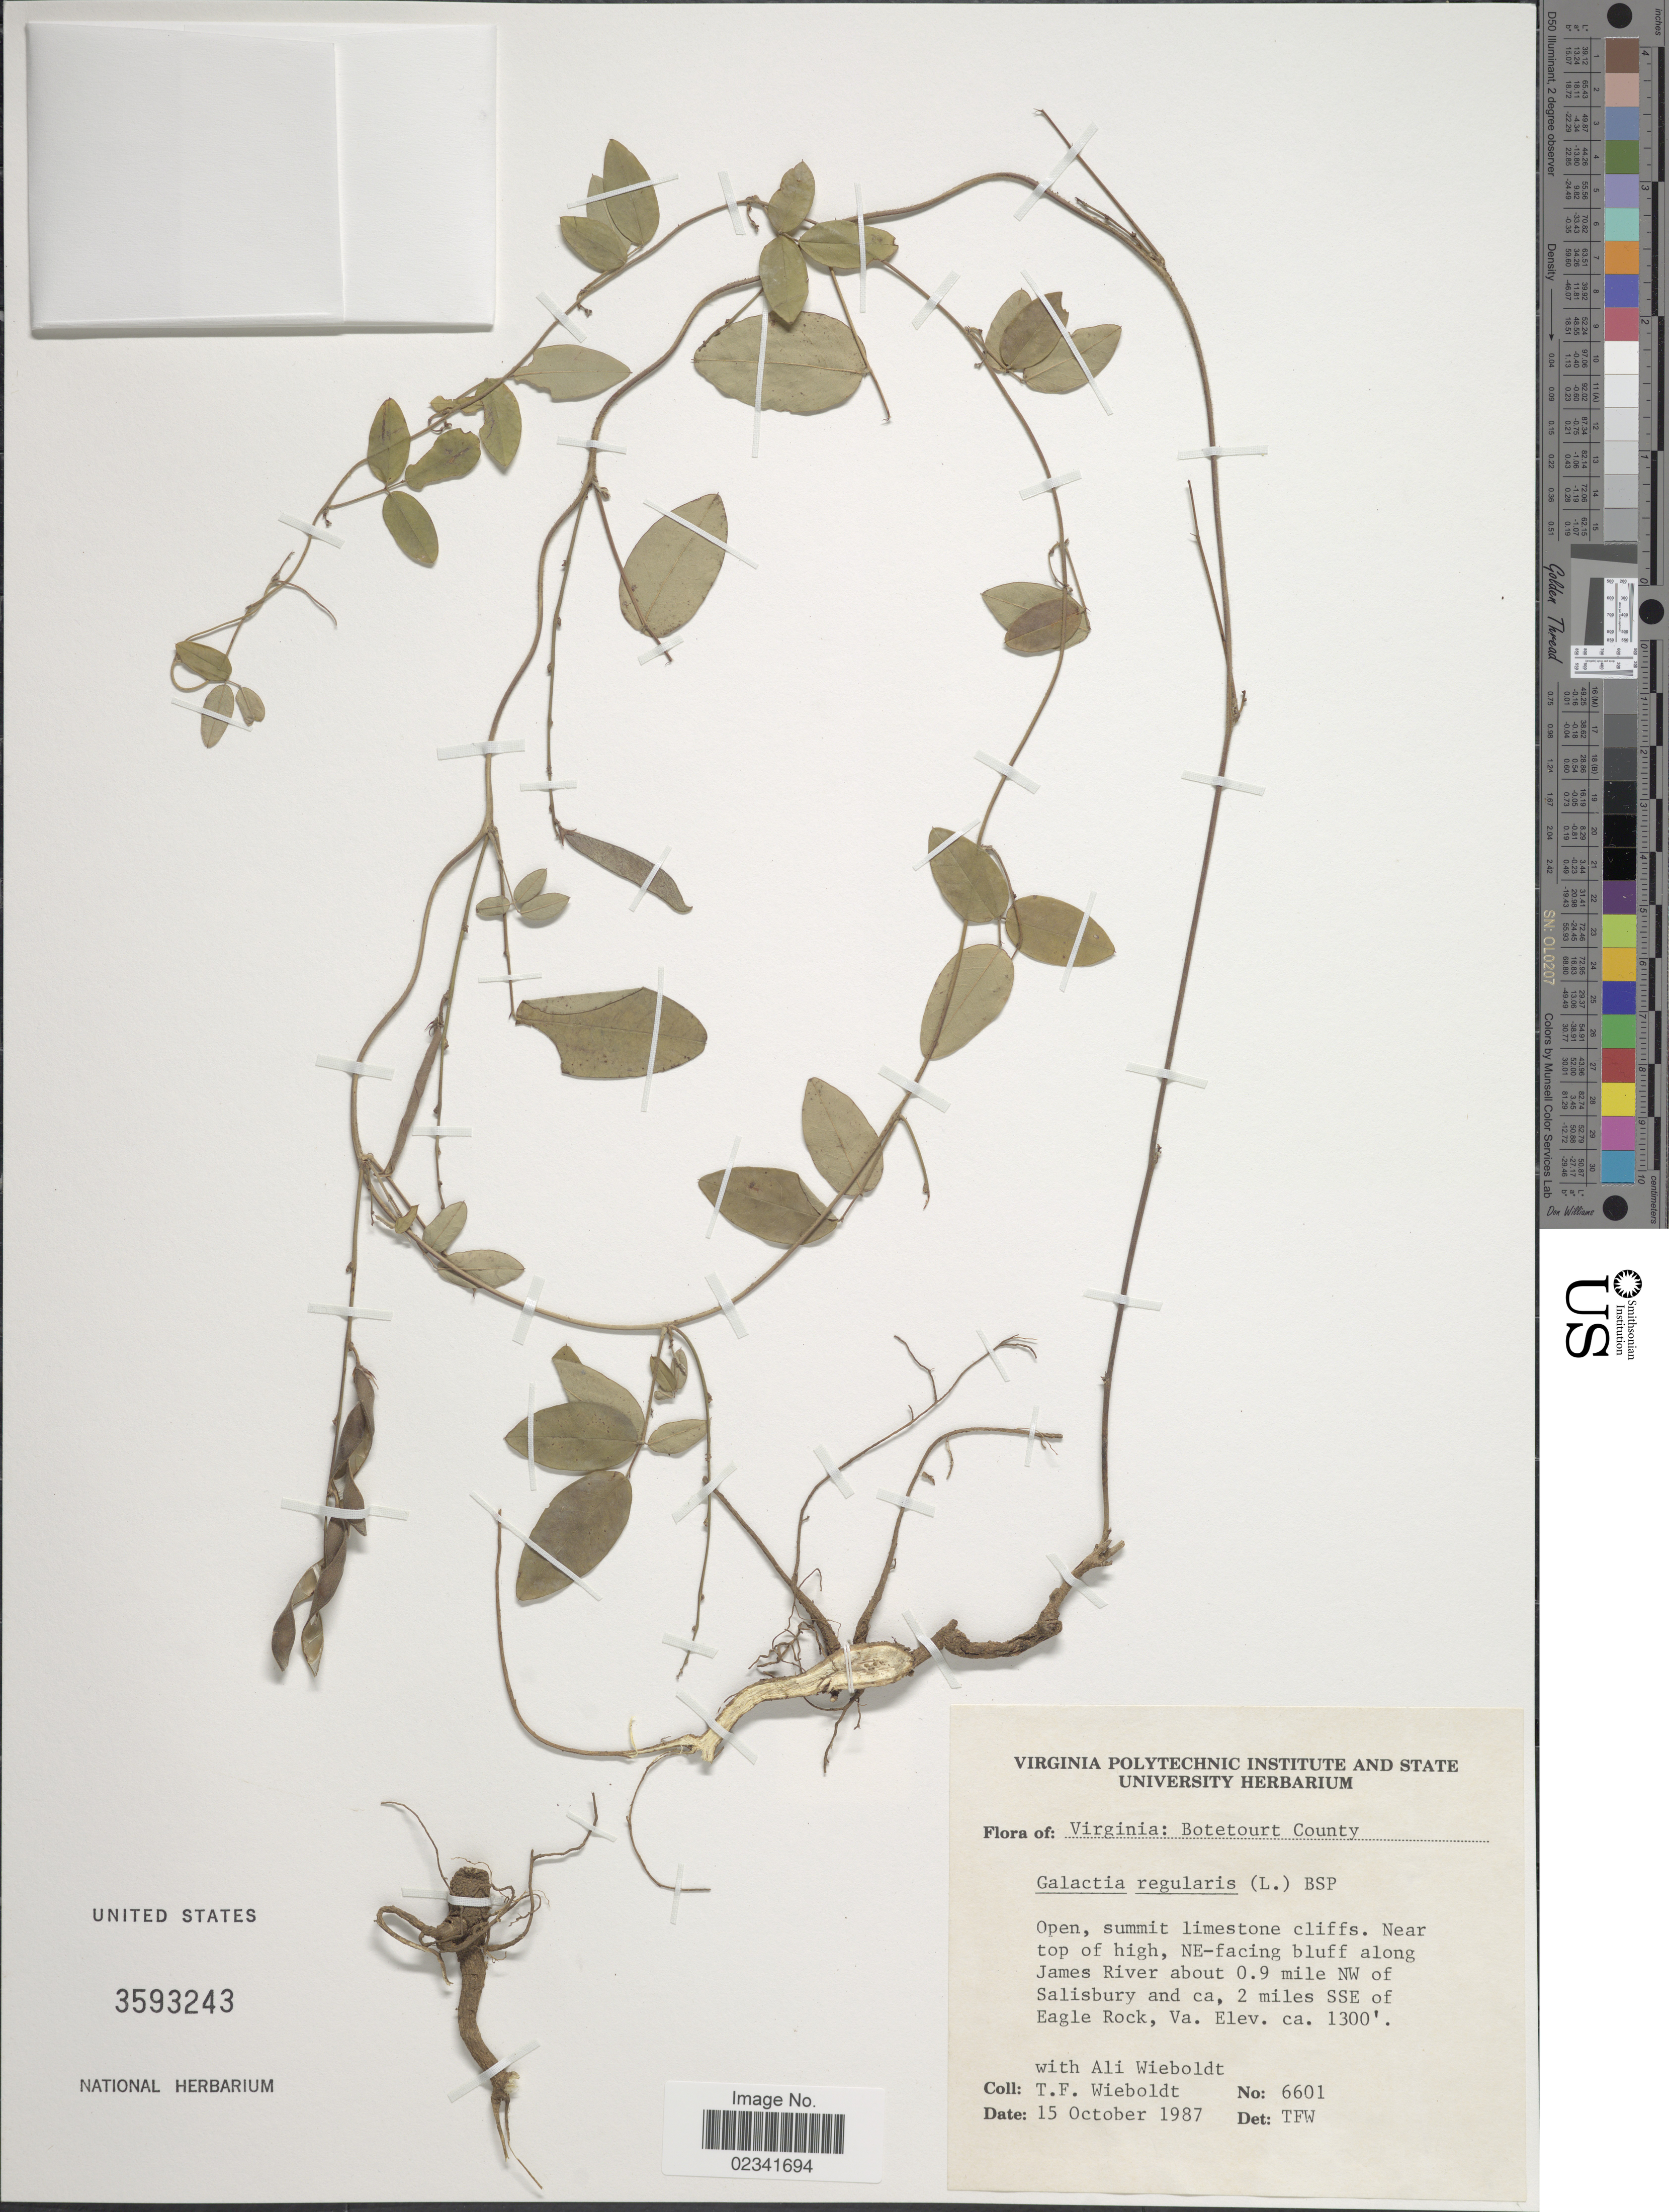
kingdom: Plantae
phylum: Tracheophyta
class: Magnoliopsida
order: Fabales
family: Fabaceae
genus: Galactia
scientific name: Galactia regularis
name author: (L.) Britton, Stearns & Poggenb.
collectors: T. Wieboldt & A. Wieboldt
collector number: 6601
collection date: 1987-10-15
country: United States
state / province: Virginia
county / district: Botetourt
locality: Botetourt County, Near top of high, NE-facing bluff along James River about 0.9 mile NW of Salisbury and 2 miles SSE of Eagle Rock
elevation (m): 396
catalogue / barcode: US 3593243